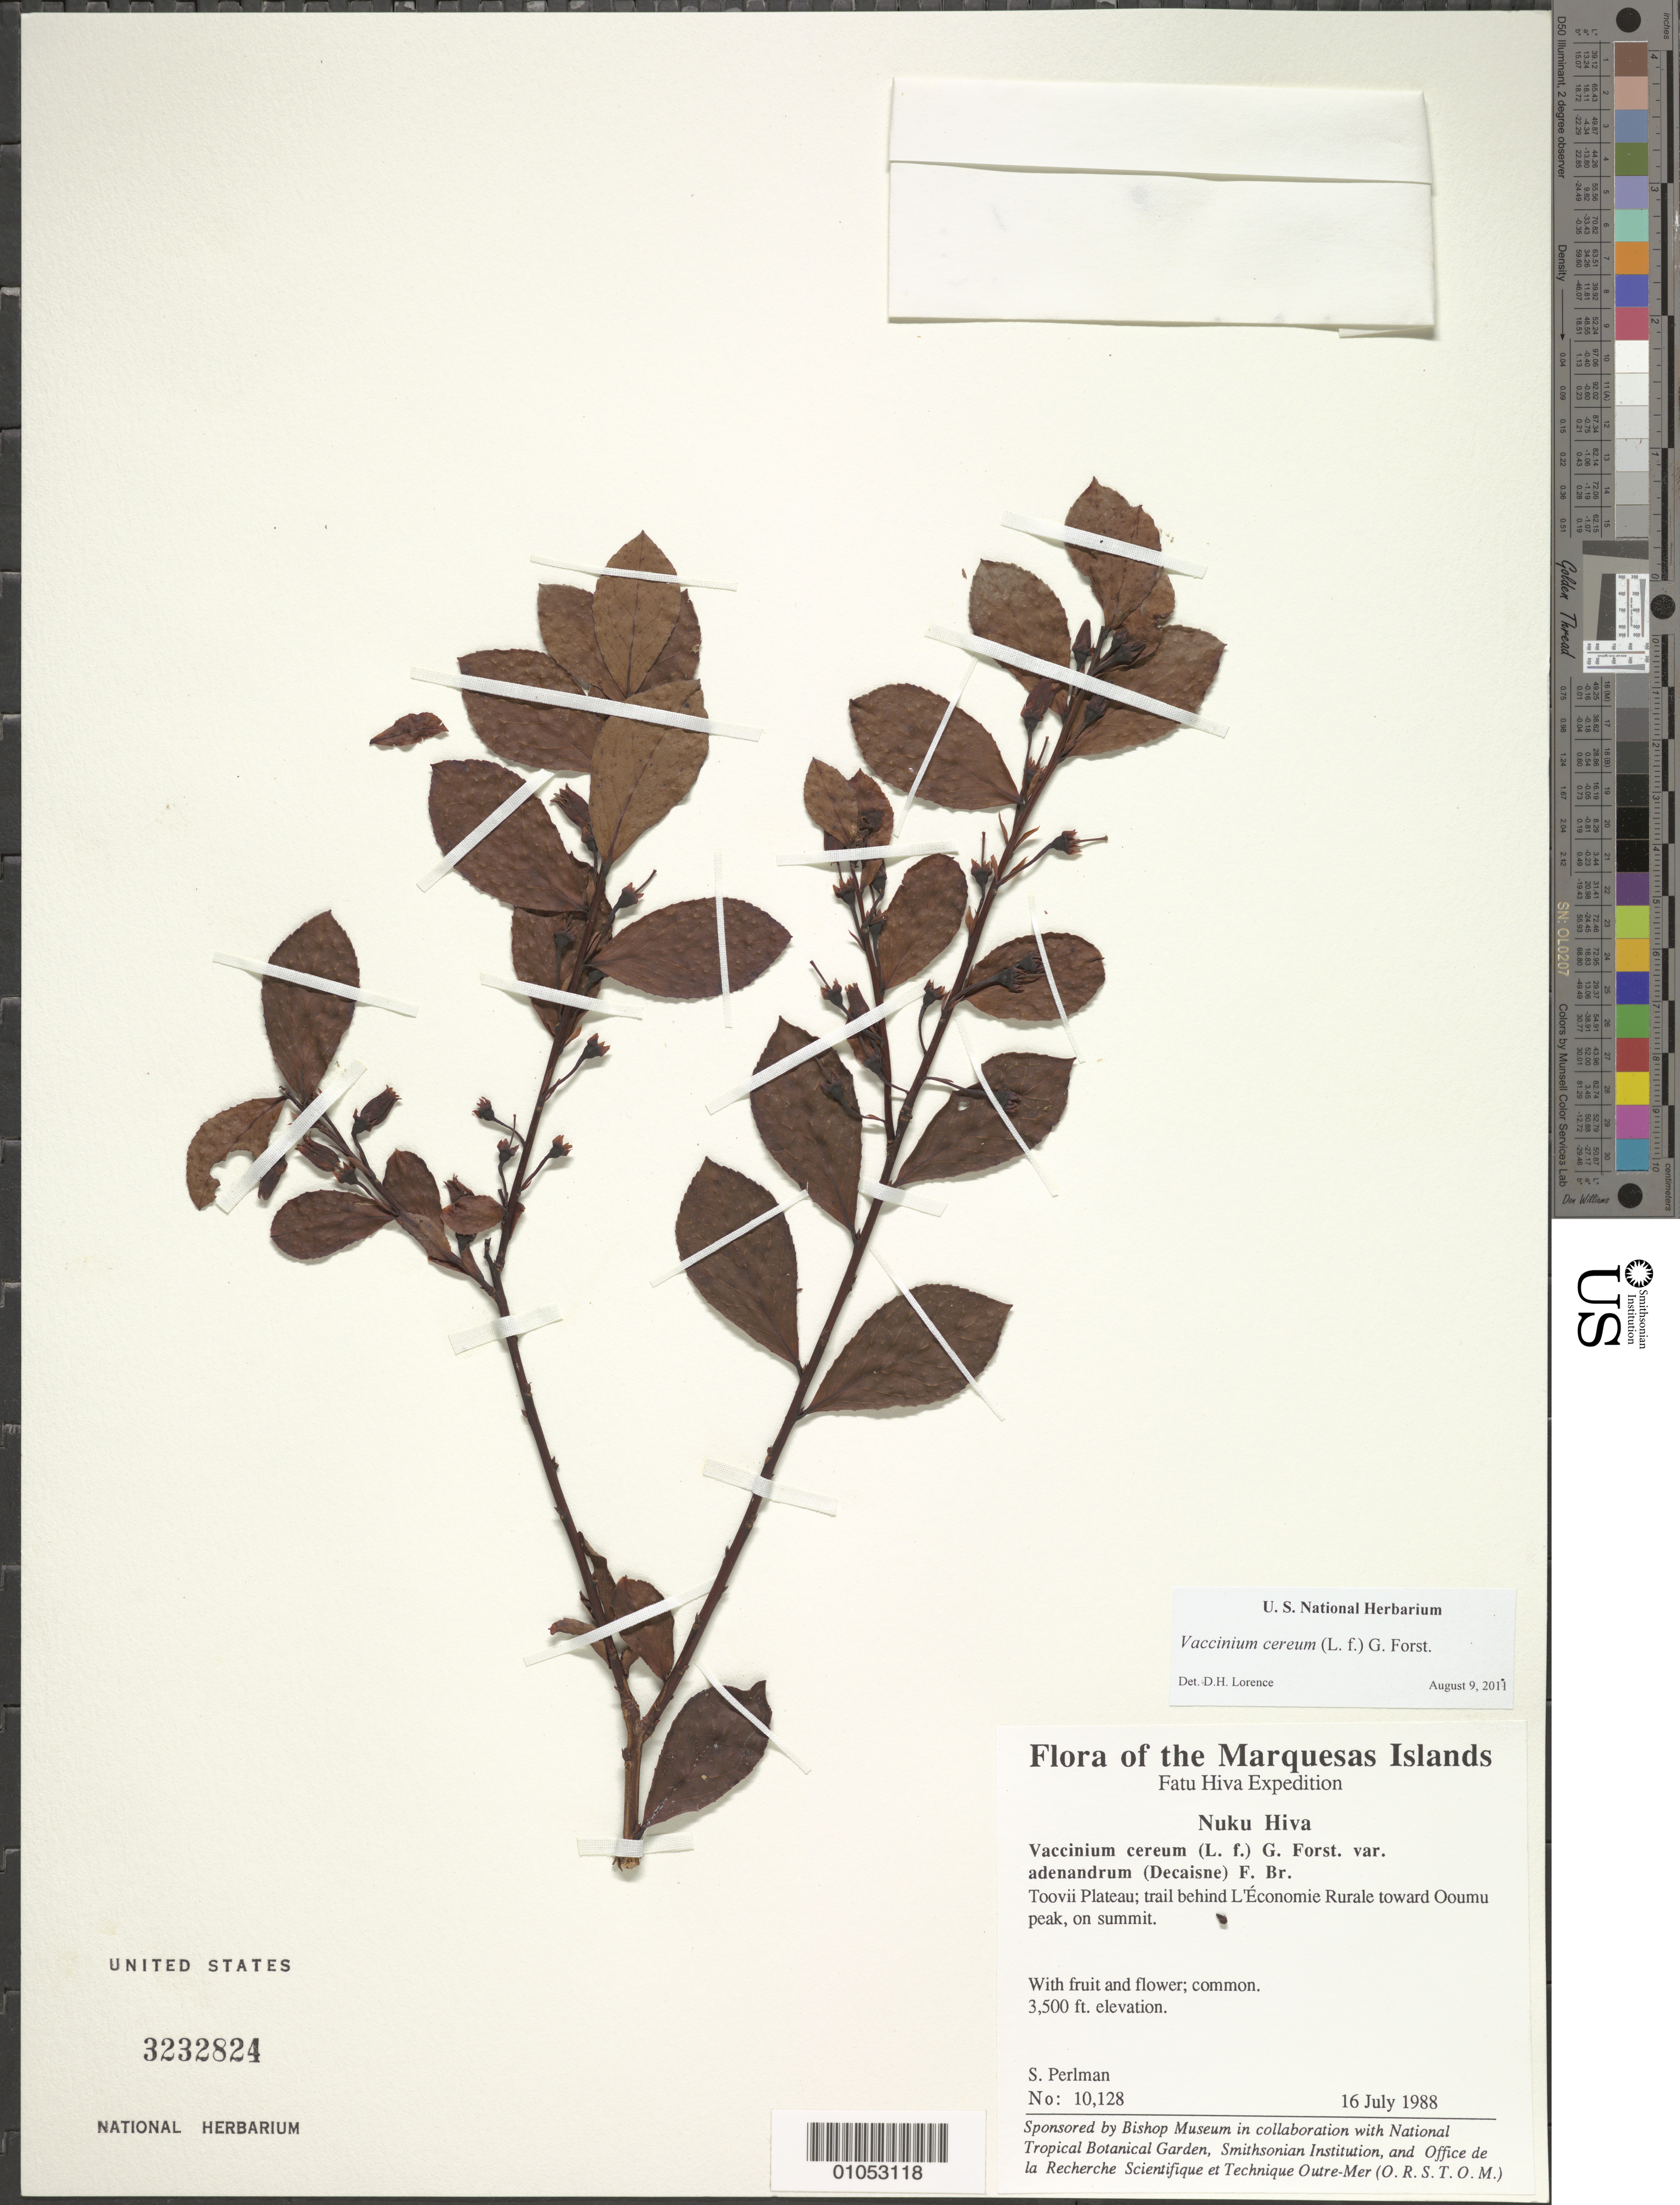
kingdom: Plantae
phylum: Tracheophyta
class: Magnoliopsida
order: Ericales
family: Ericaceae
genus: Vaccinium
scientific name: Vaccinium cereum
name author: (L. f.) G. Forst.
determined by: Lorence, David H., (PTBG), National Tropical Botanical Garden (UNITED STATES)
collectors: S. P. Perlman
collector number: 10128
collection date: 1988-07-16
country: French Polynesia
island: Nuku Hiva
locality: Toovii Plateau, trail behind l'Economie Rurale, toward Ooumu peak, on summit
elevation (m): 1067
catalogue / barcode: US 3232824